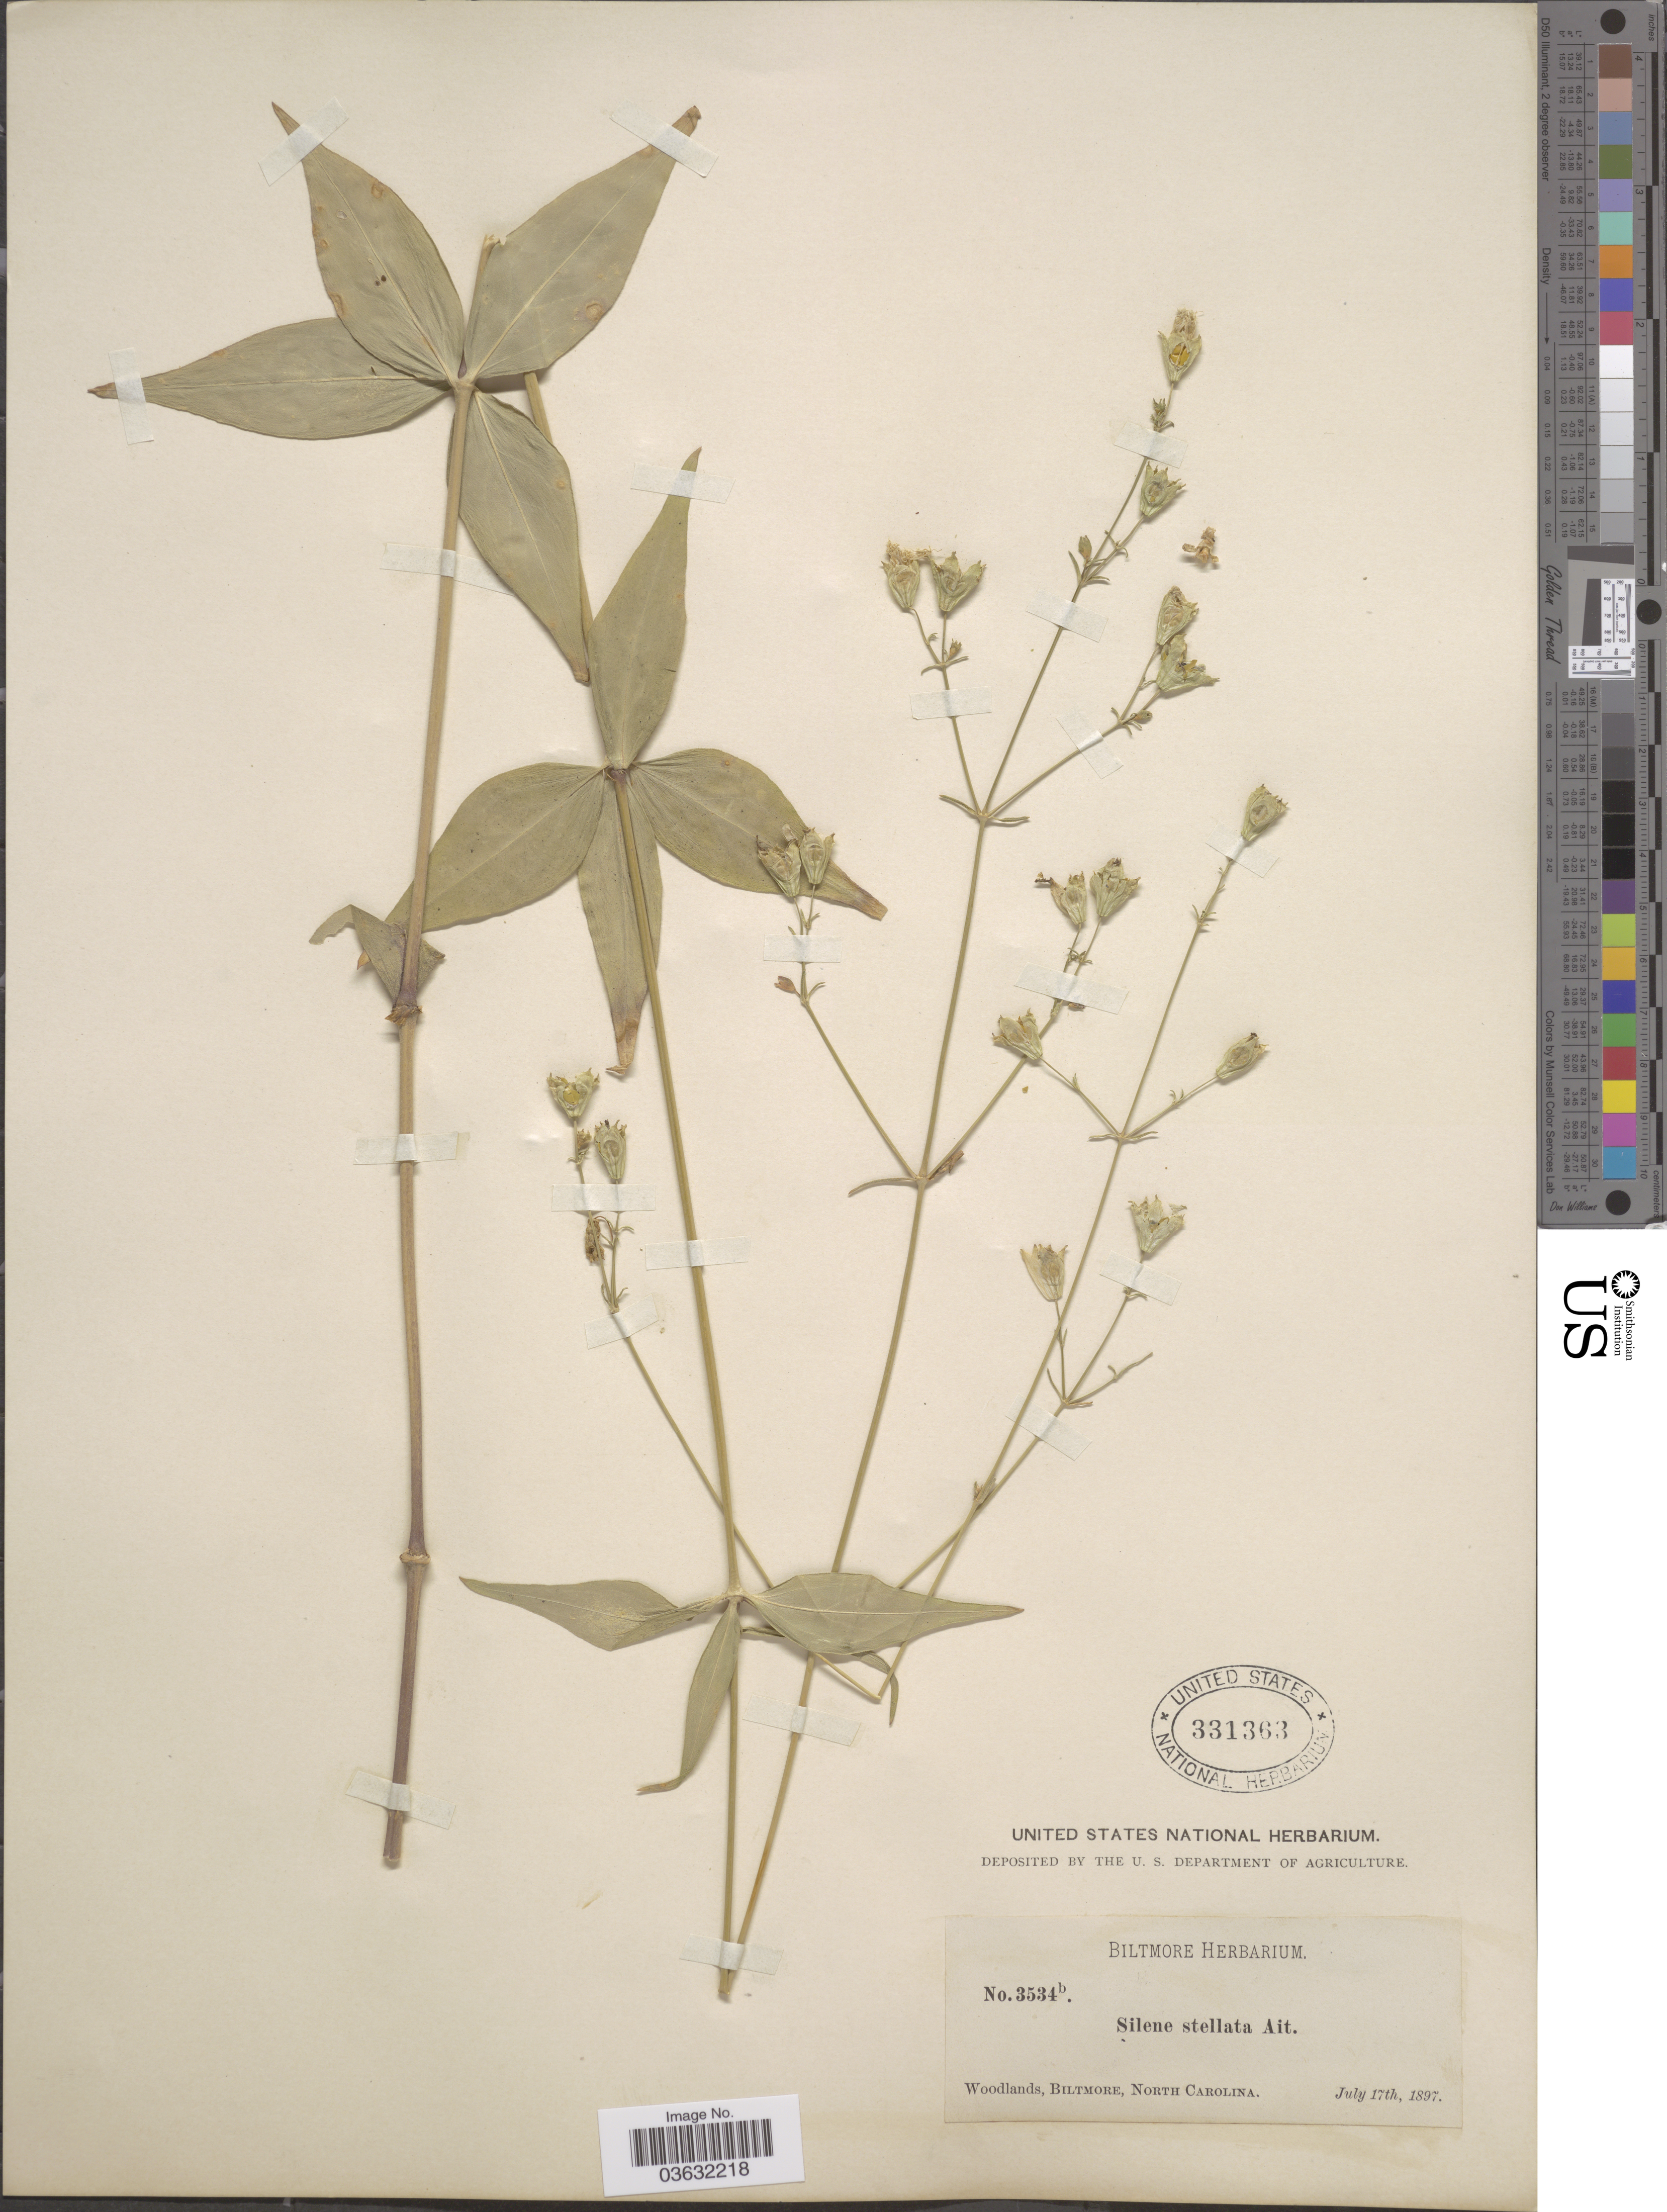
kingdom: Plantae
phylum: Tracheophyta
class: Magnoliopsida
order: Caryophyllales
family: Caryophyllaceae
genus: Silene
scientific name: Silene stellata var. stellata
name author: (L.) Coyte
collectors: ex herb. Biltmore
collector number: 3534b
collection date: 1897-07-17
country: United States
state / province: North Carolina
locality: Woodlands, Biltmore.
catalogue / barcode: US 331363